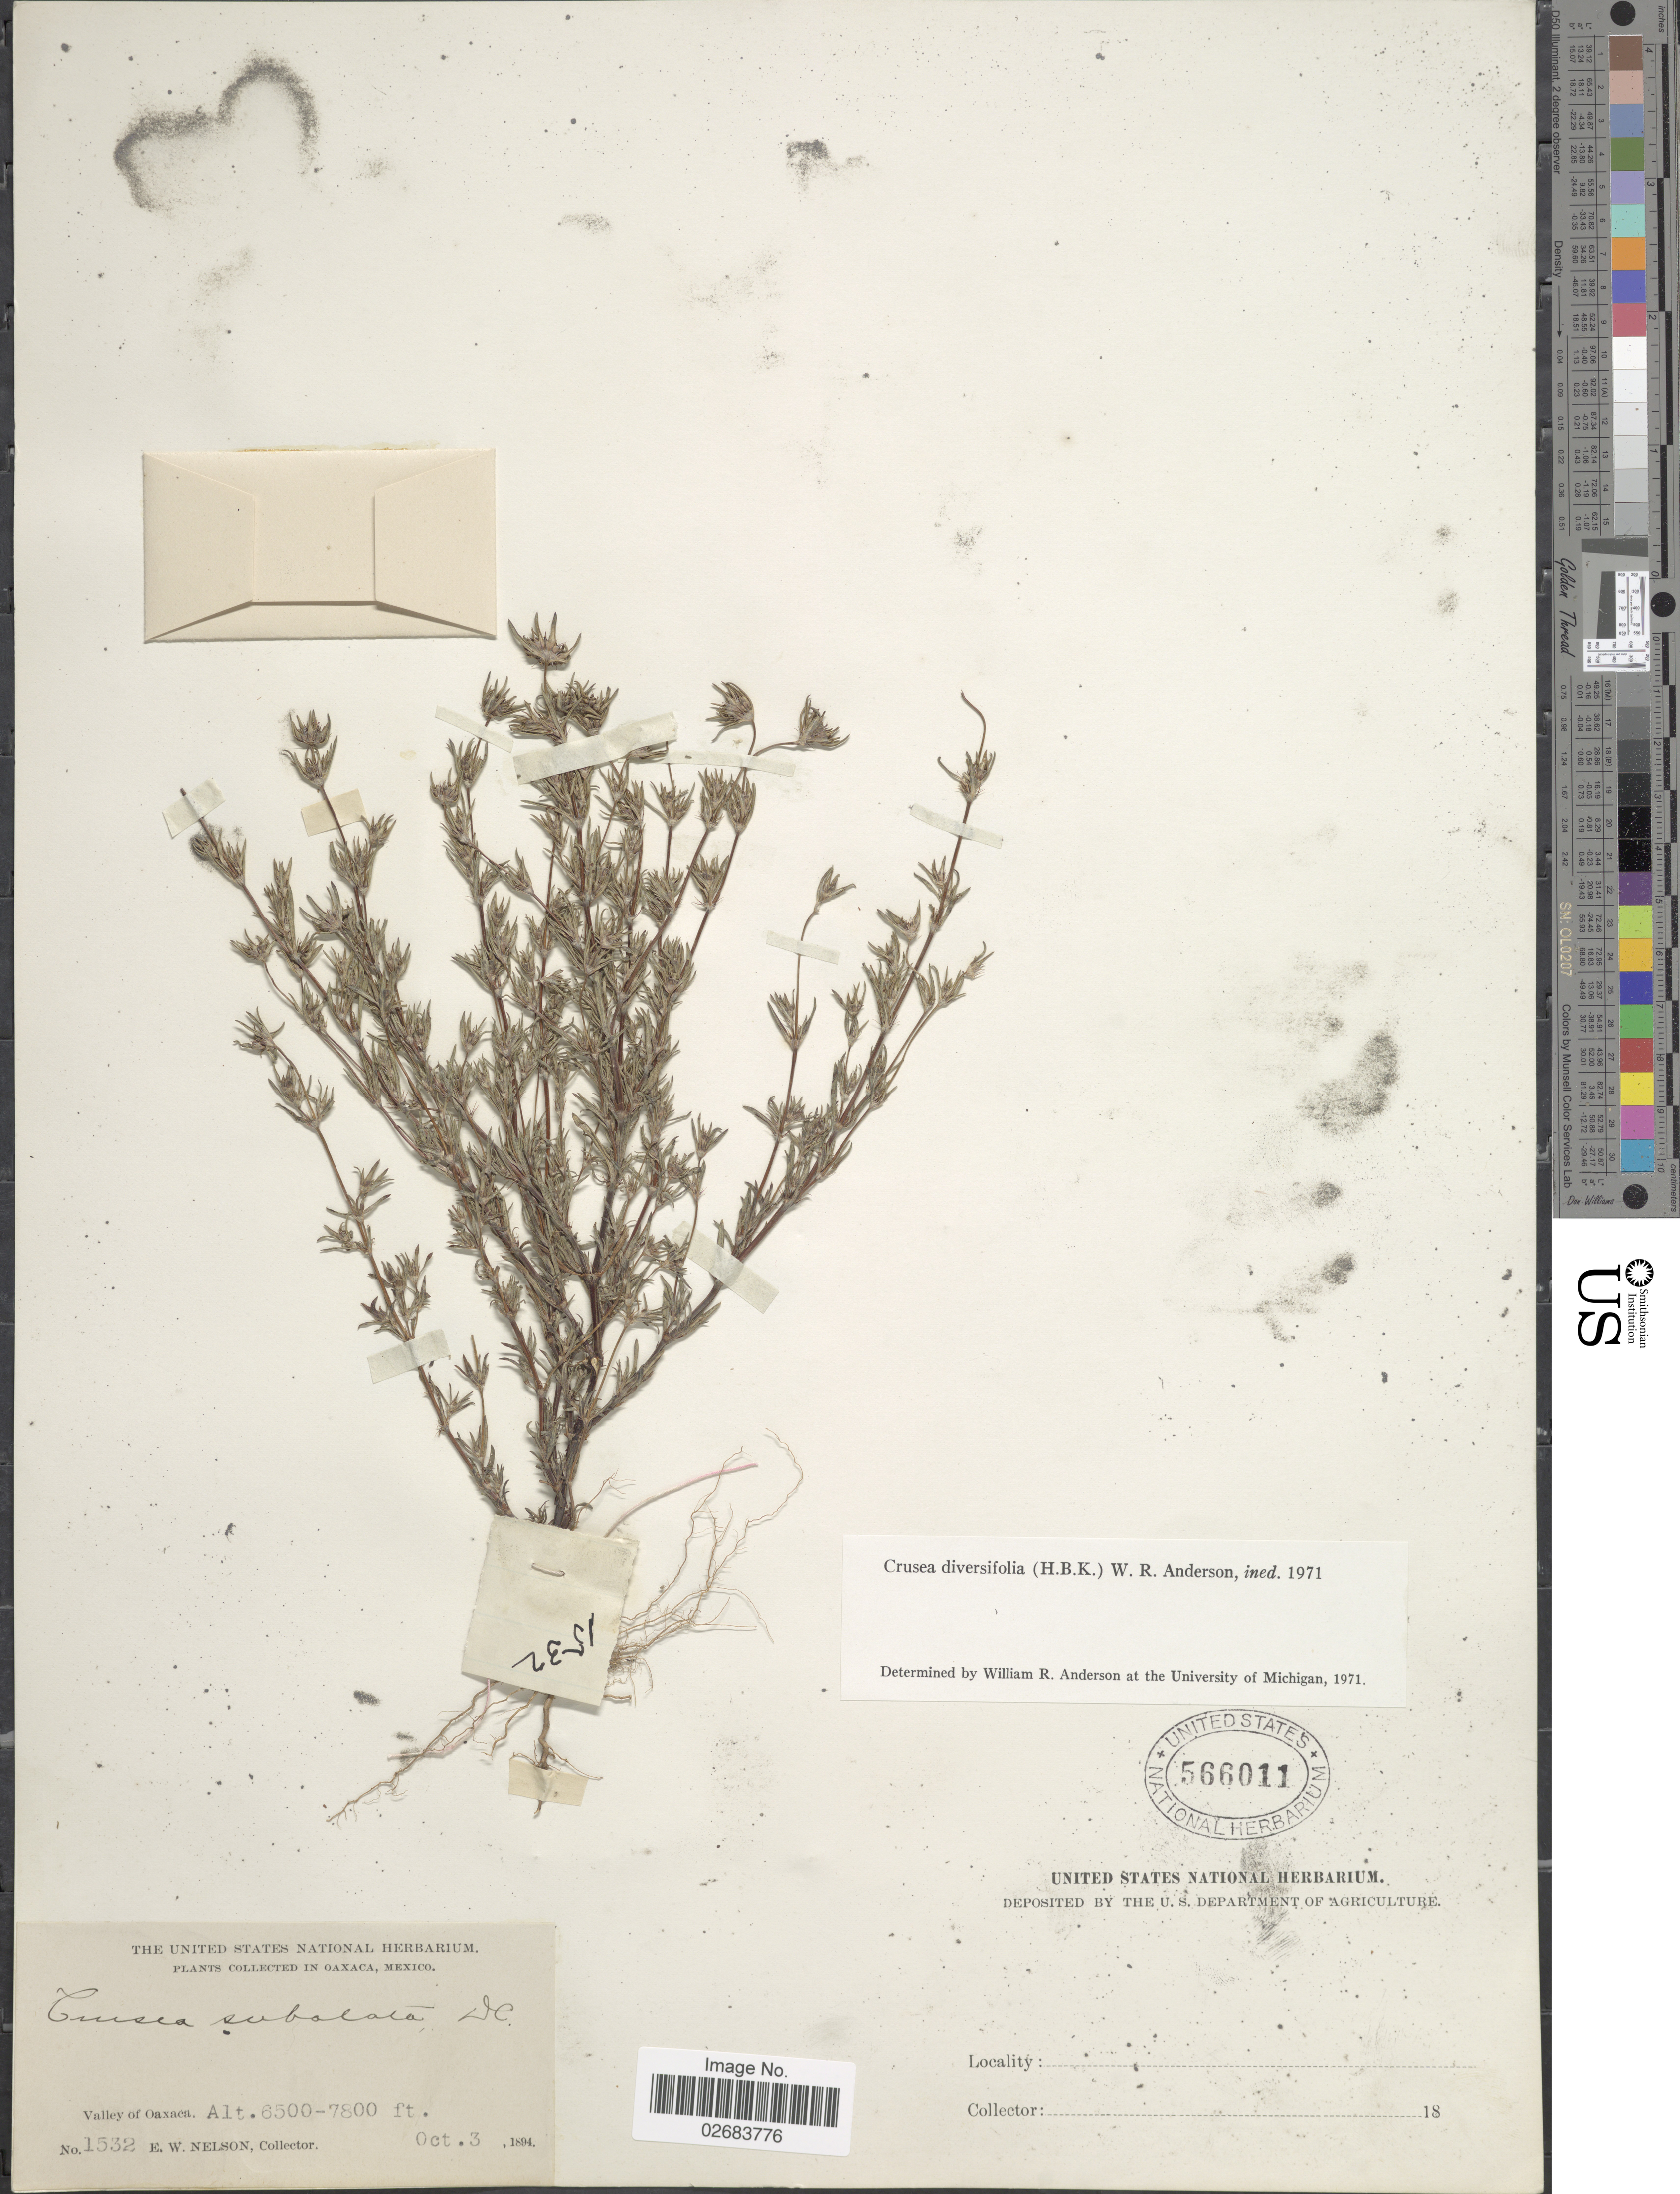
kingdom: Plantae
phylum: Tracheophyta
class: Magnoliopsida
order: Gentianales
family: Rubiaceae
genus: Crusea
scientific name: Crusea diversifolia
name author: (Kunth) W.R. Anderson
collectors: E. W. Nelson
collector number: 1532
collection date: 1894-10-03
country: Mexico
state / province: Oaxaca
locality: Valley of Oaxaca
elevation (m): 1981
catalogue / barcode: US 566011